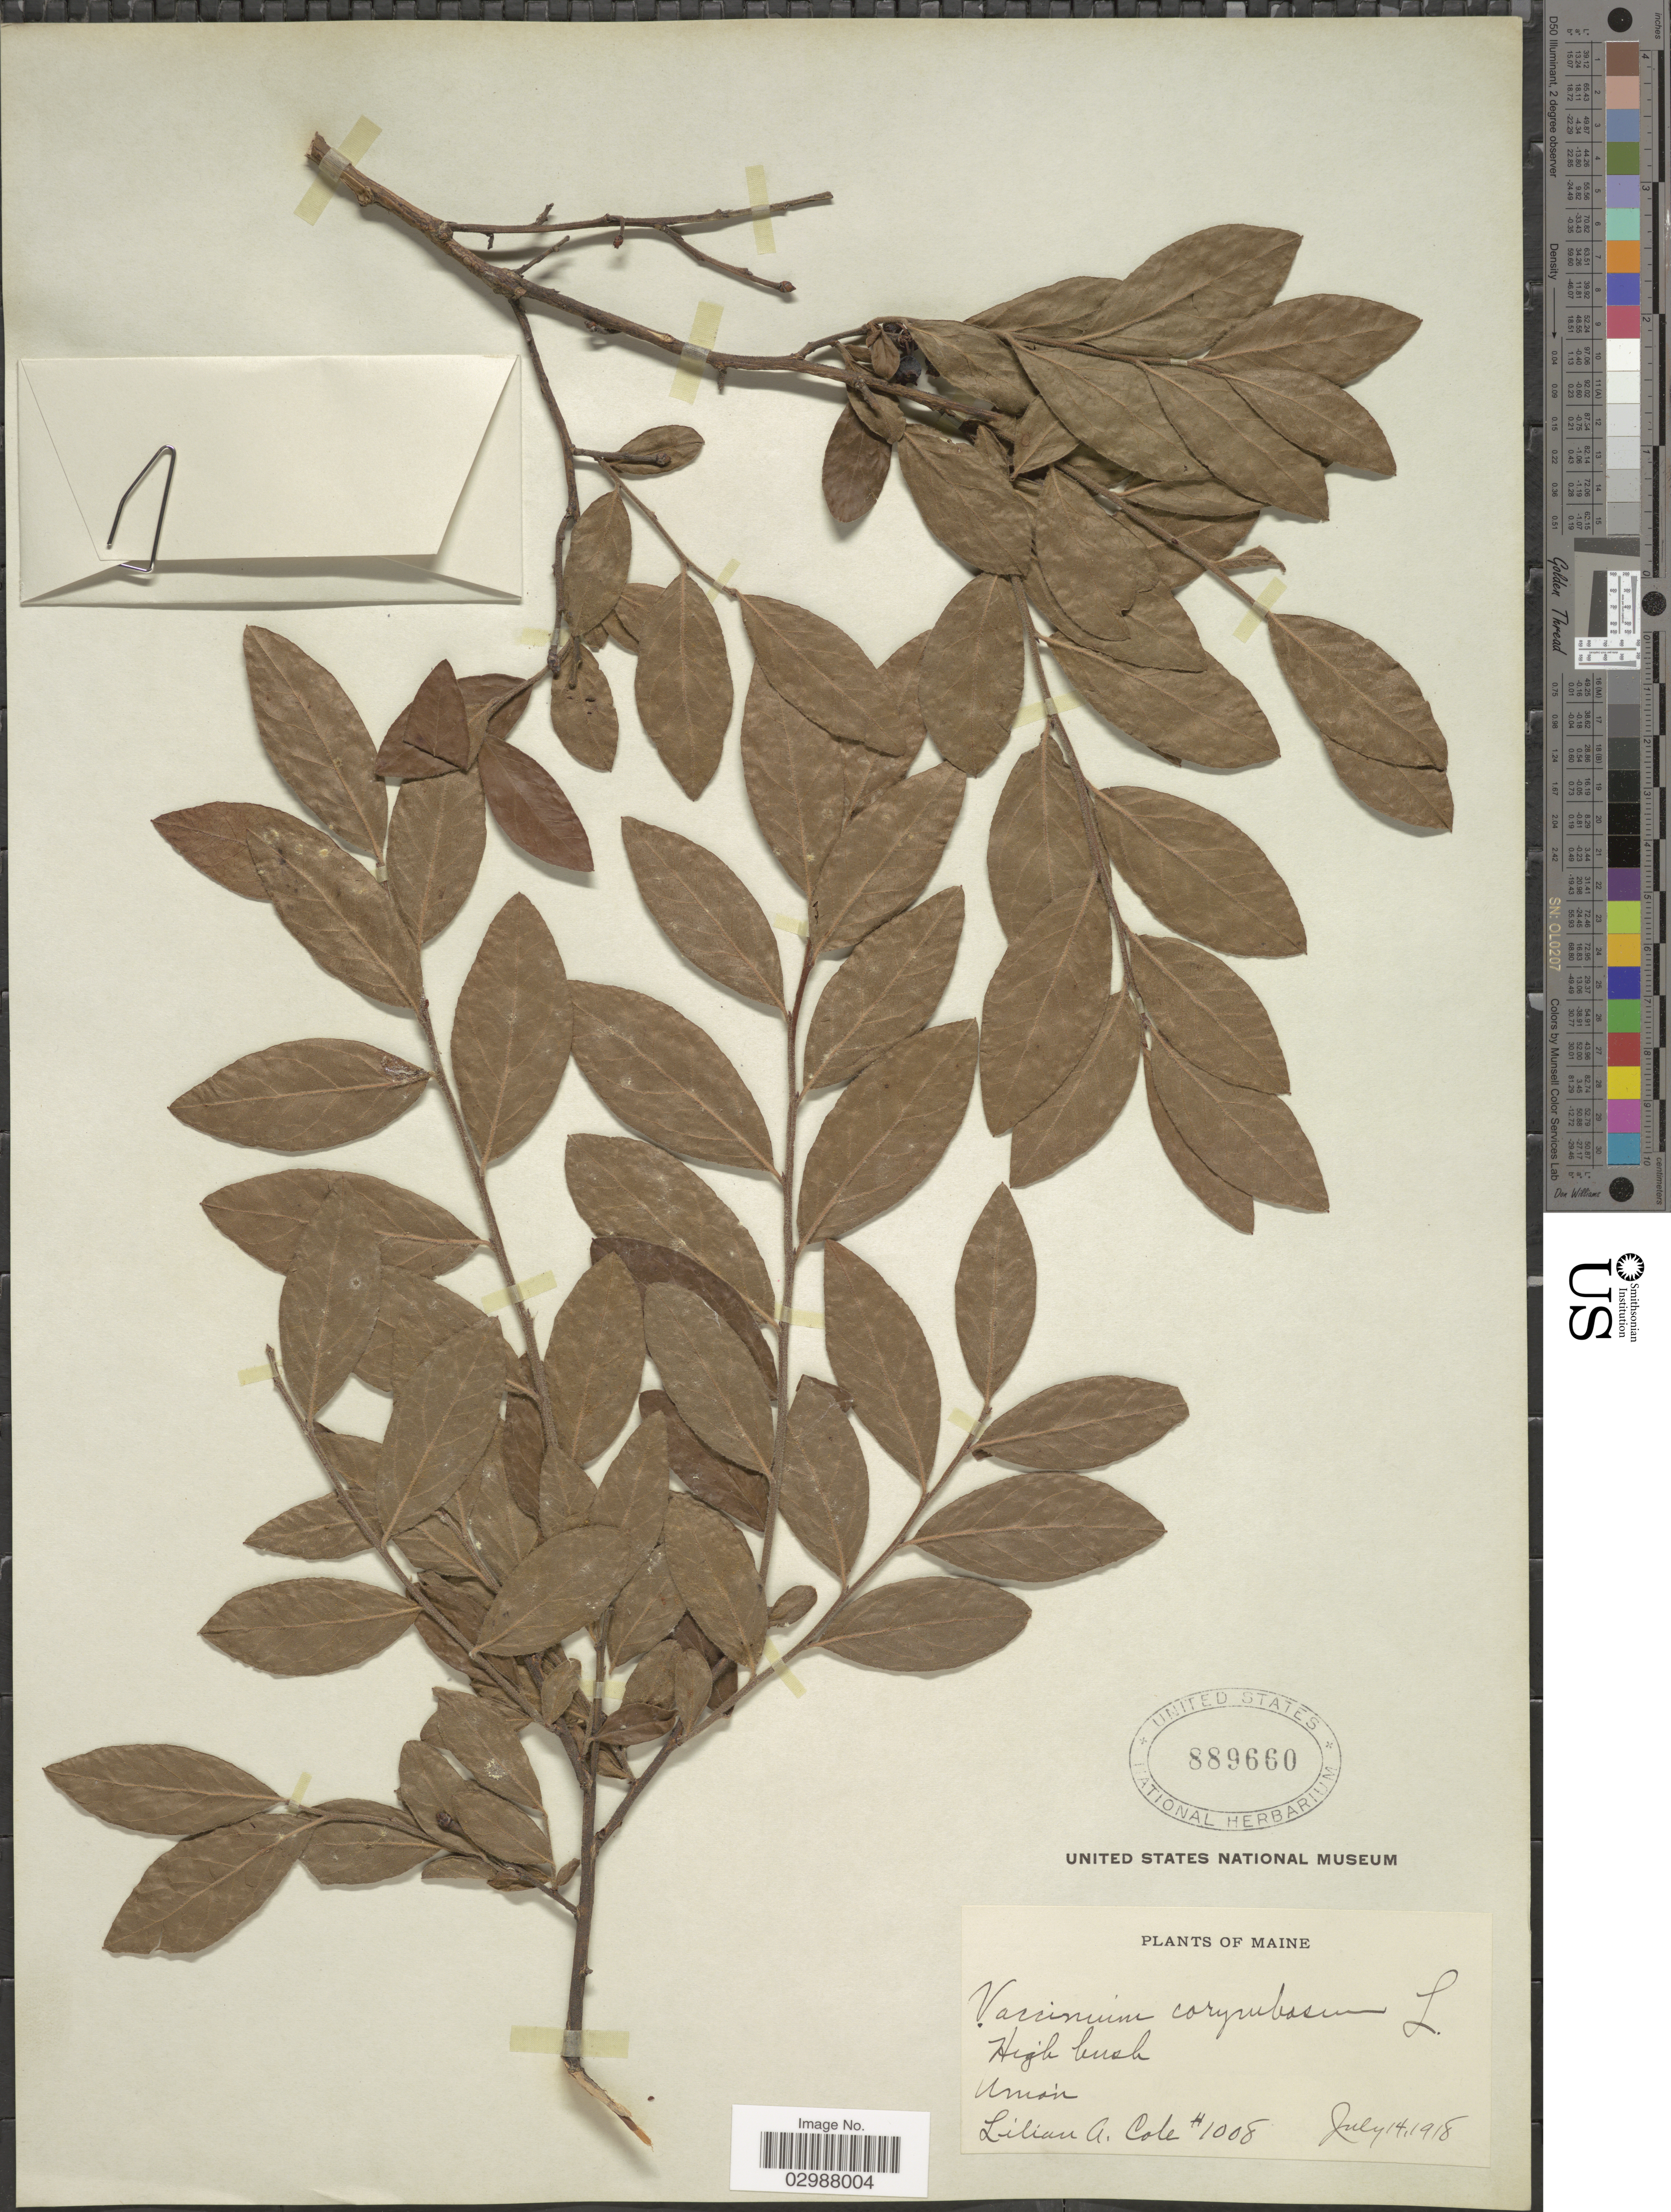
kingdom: Plantae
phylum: Tracheophyta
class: Magnoliopsida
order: Ericales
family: Ericaceae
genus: Vaccinium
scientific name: Vaccinium corymbosum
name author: L.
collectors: L. A. Cole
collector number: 1088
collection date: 1918-07-14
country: United States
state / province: Maine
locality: Union.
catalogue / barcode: US 889660